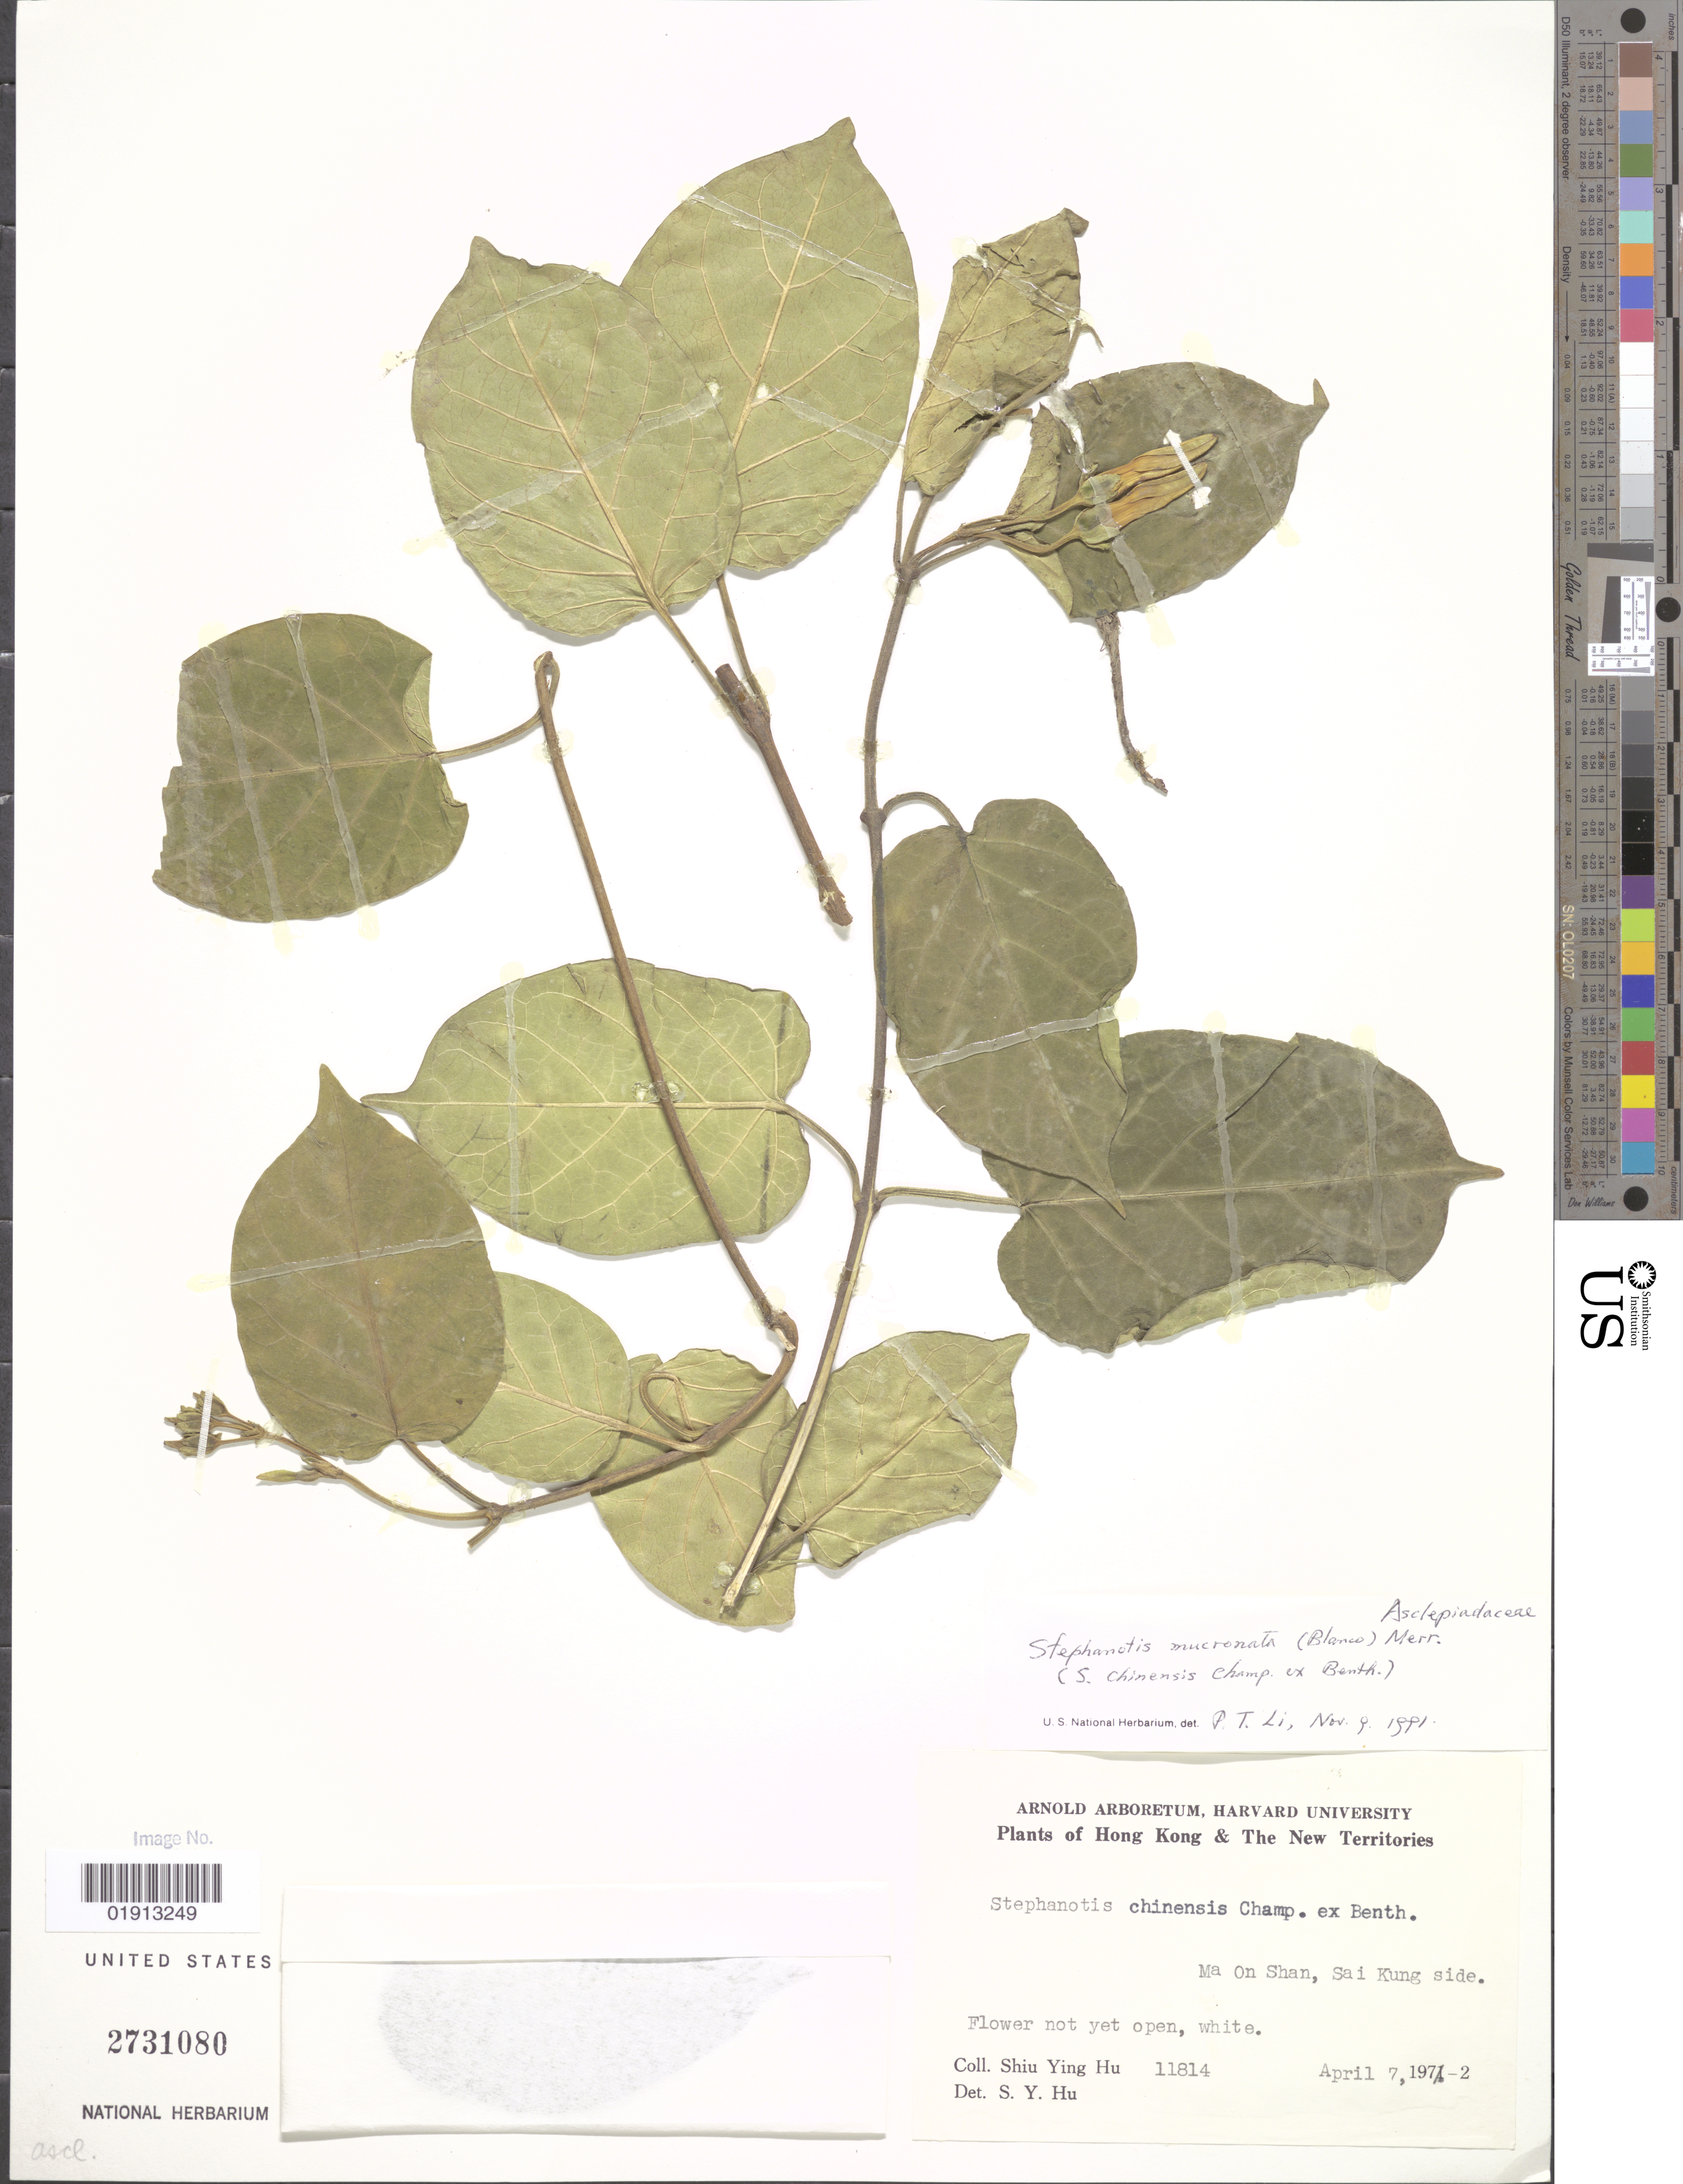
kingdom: Plantae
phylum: Tracheophyta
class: Magnoliopsida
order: Gentianales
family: Apocynaceae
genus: Stephanotis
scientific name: Stephanotis mucronata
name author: (Blanco) Merr.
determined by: Li, P. T.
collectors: S. Y. Hu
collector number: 11814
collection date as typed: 07 Apr 1972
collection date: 1972-04-07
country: China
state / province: Hong Kong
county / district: New Territories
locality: Ma on Shan, Sai Kung side.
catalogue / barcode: US 2731080